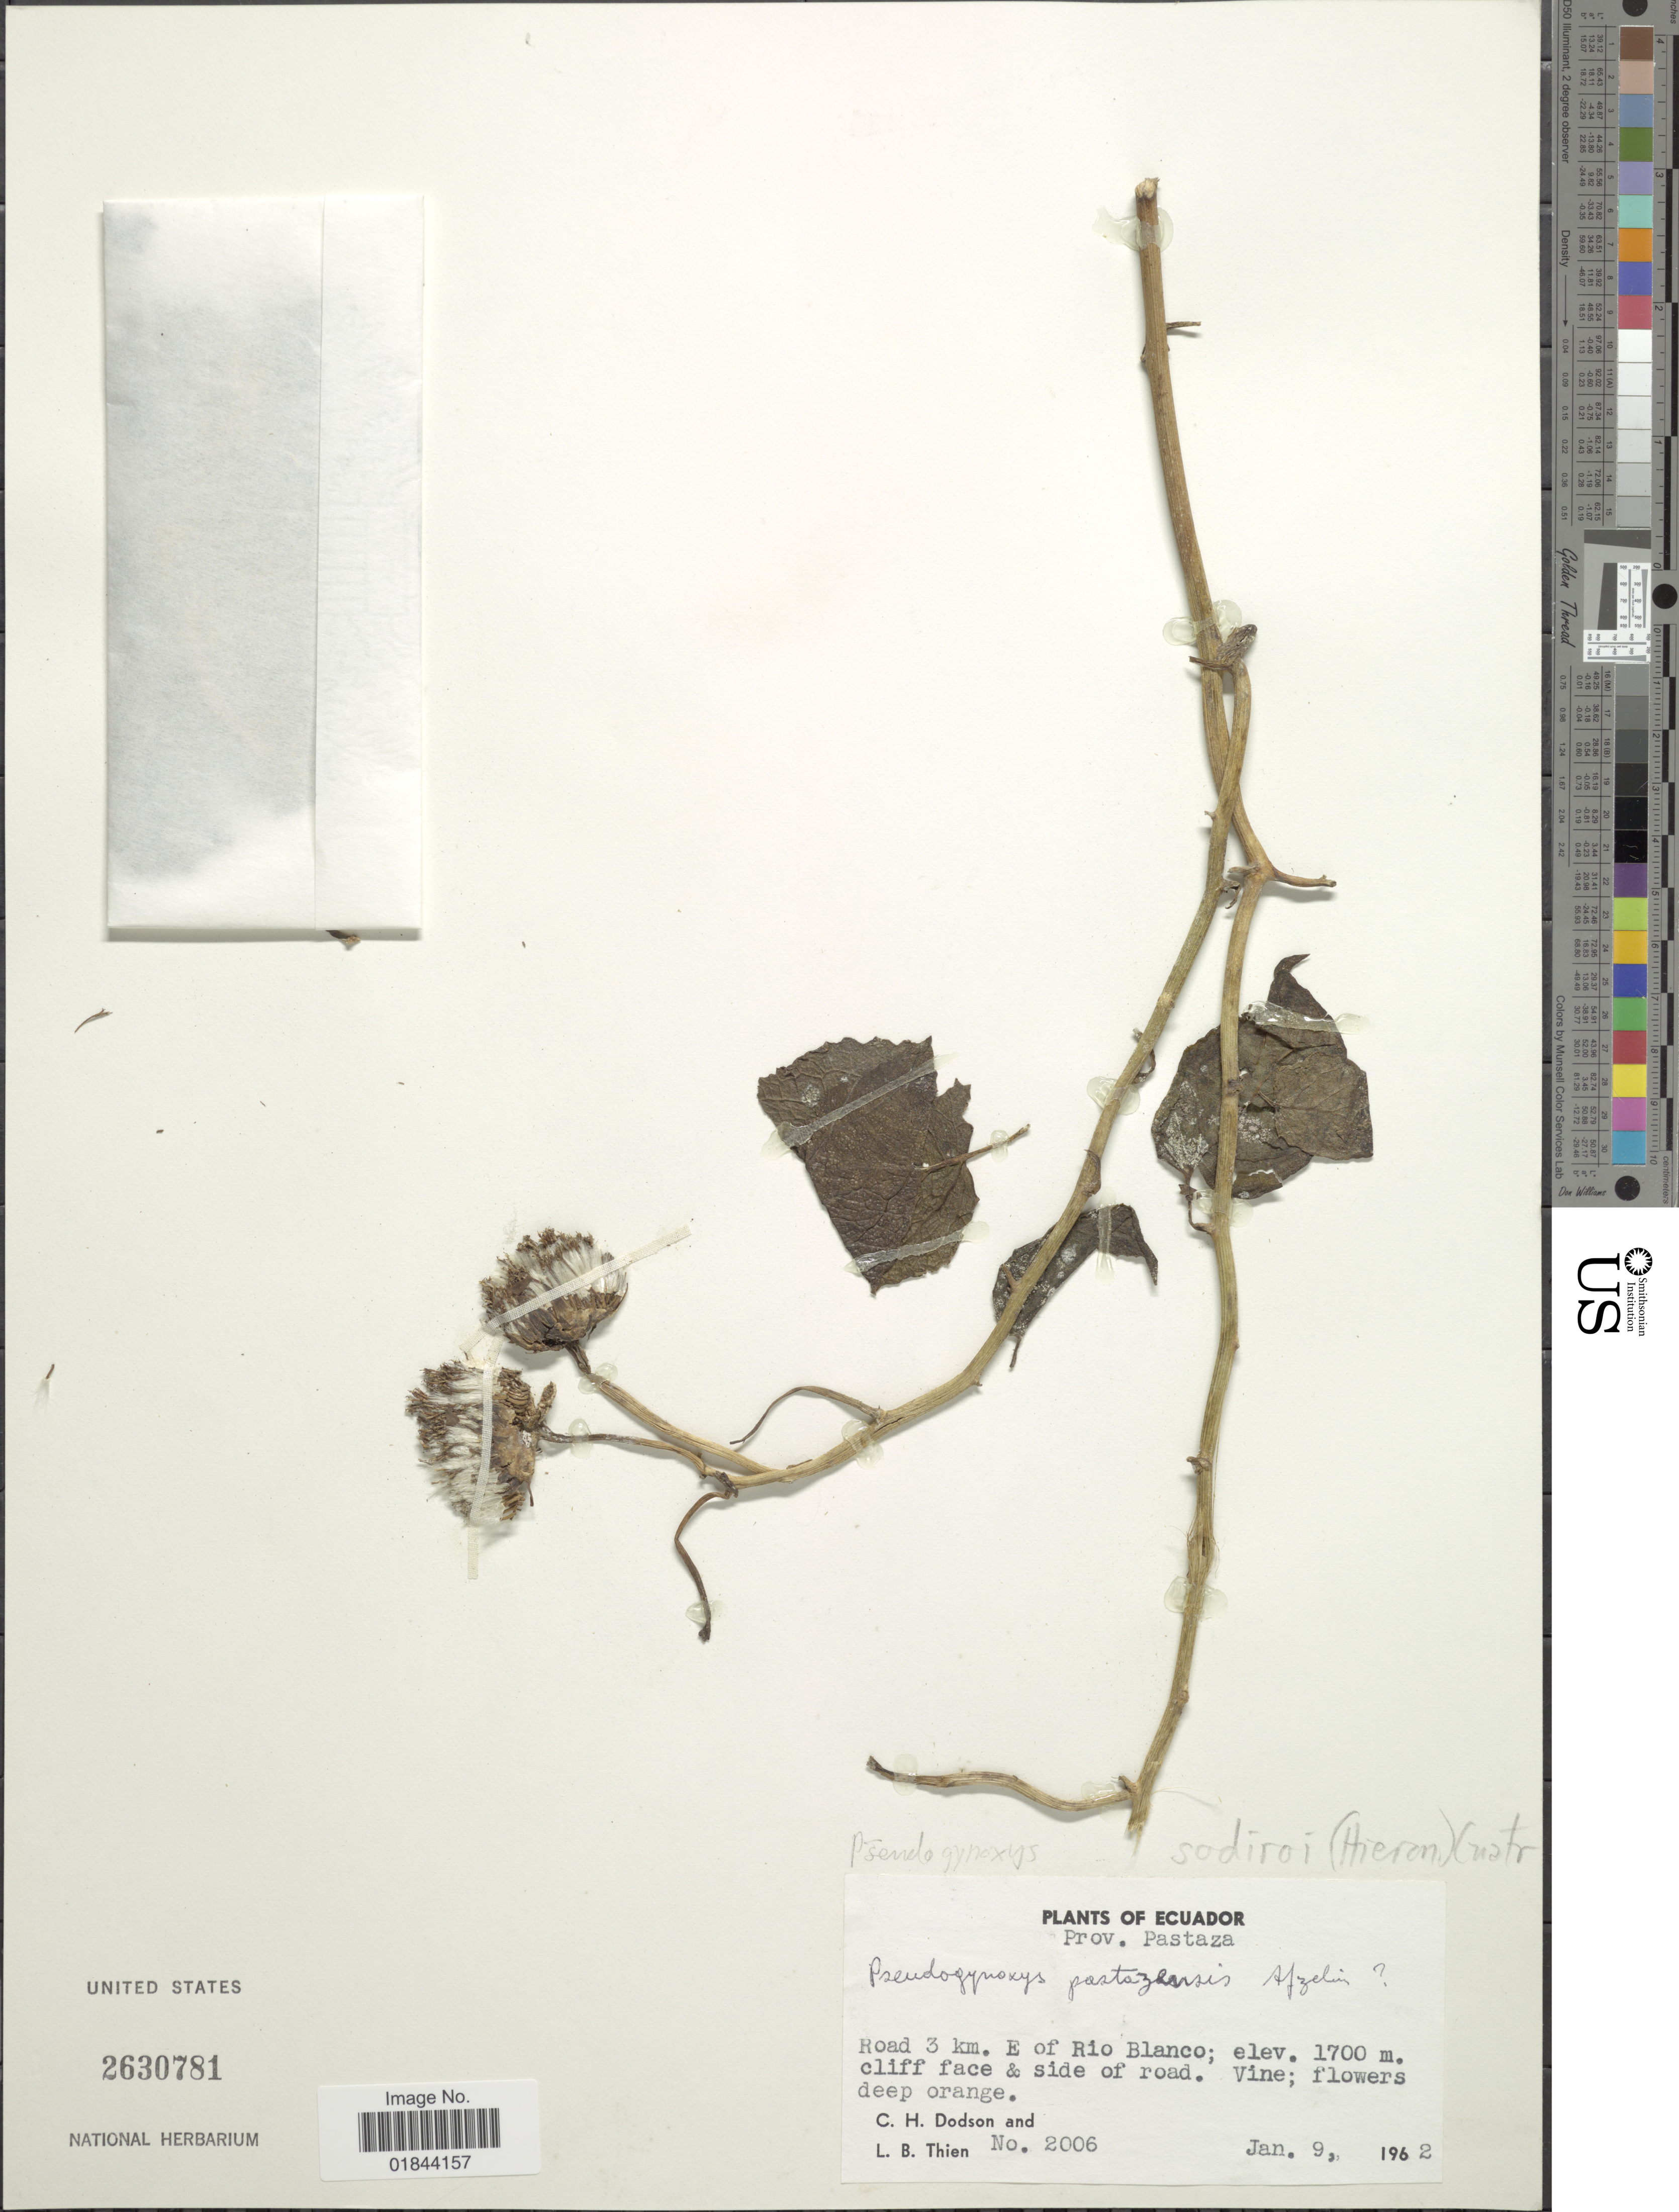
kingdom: Plantae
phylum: Tracheophyta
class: Magnoliopsida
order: Asterales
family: Asteraceae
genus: Pseudogynoxys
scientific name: Pseudogynoxys sodiroi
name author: (Hieron.) Cuatrec.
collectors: C. H. Dodson & L. Thien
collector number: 2006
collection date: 1962-01-09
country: Ecuador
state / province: Pastaza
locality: Road 3 km. E of Rio Blanco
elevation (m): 1700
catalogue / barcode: US 2630781